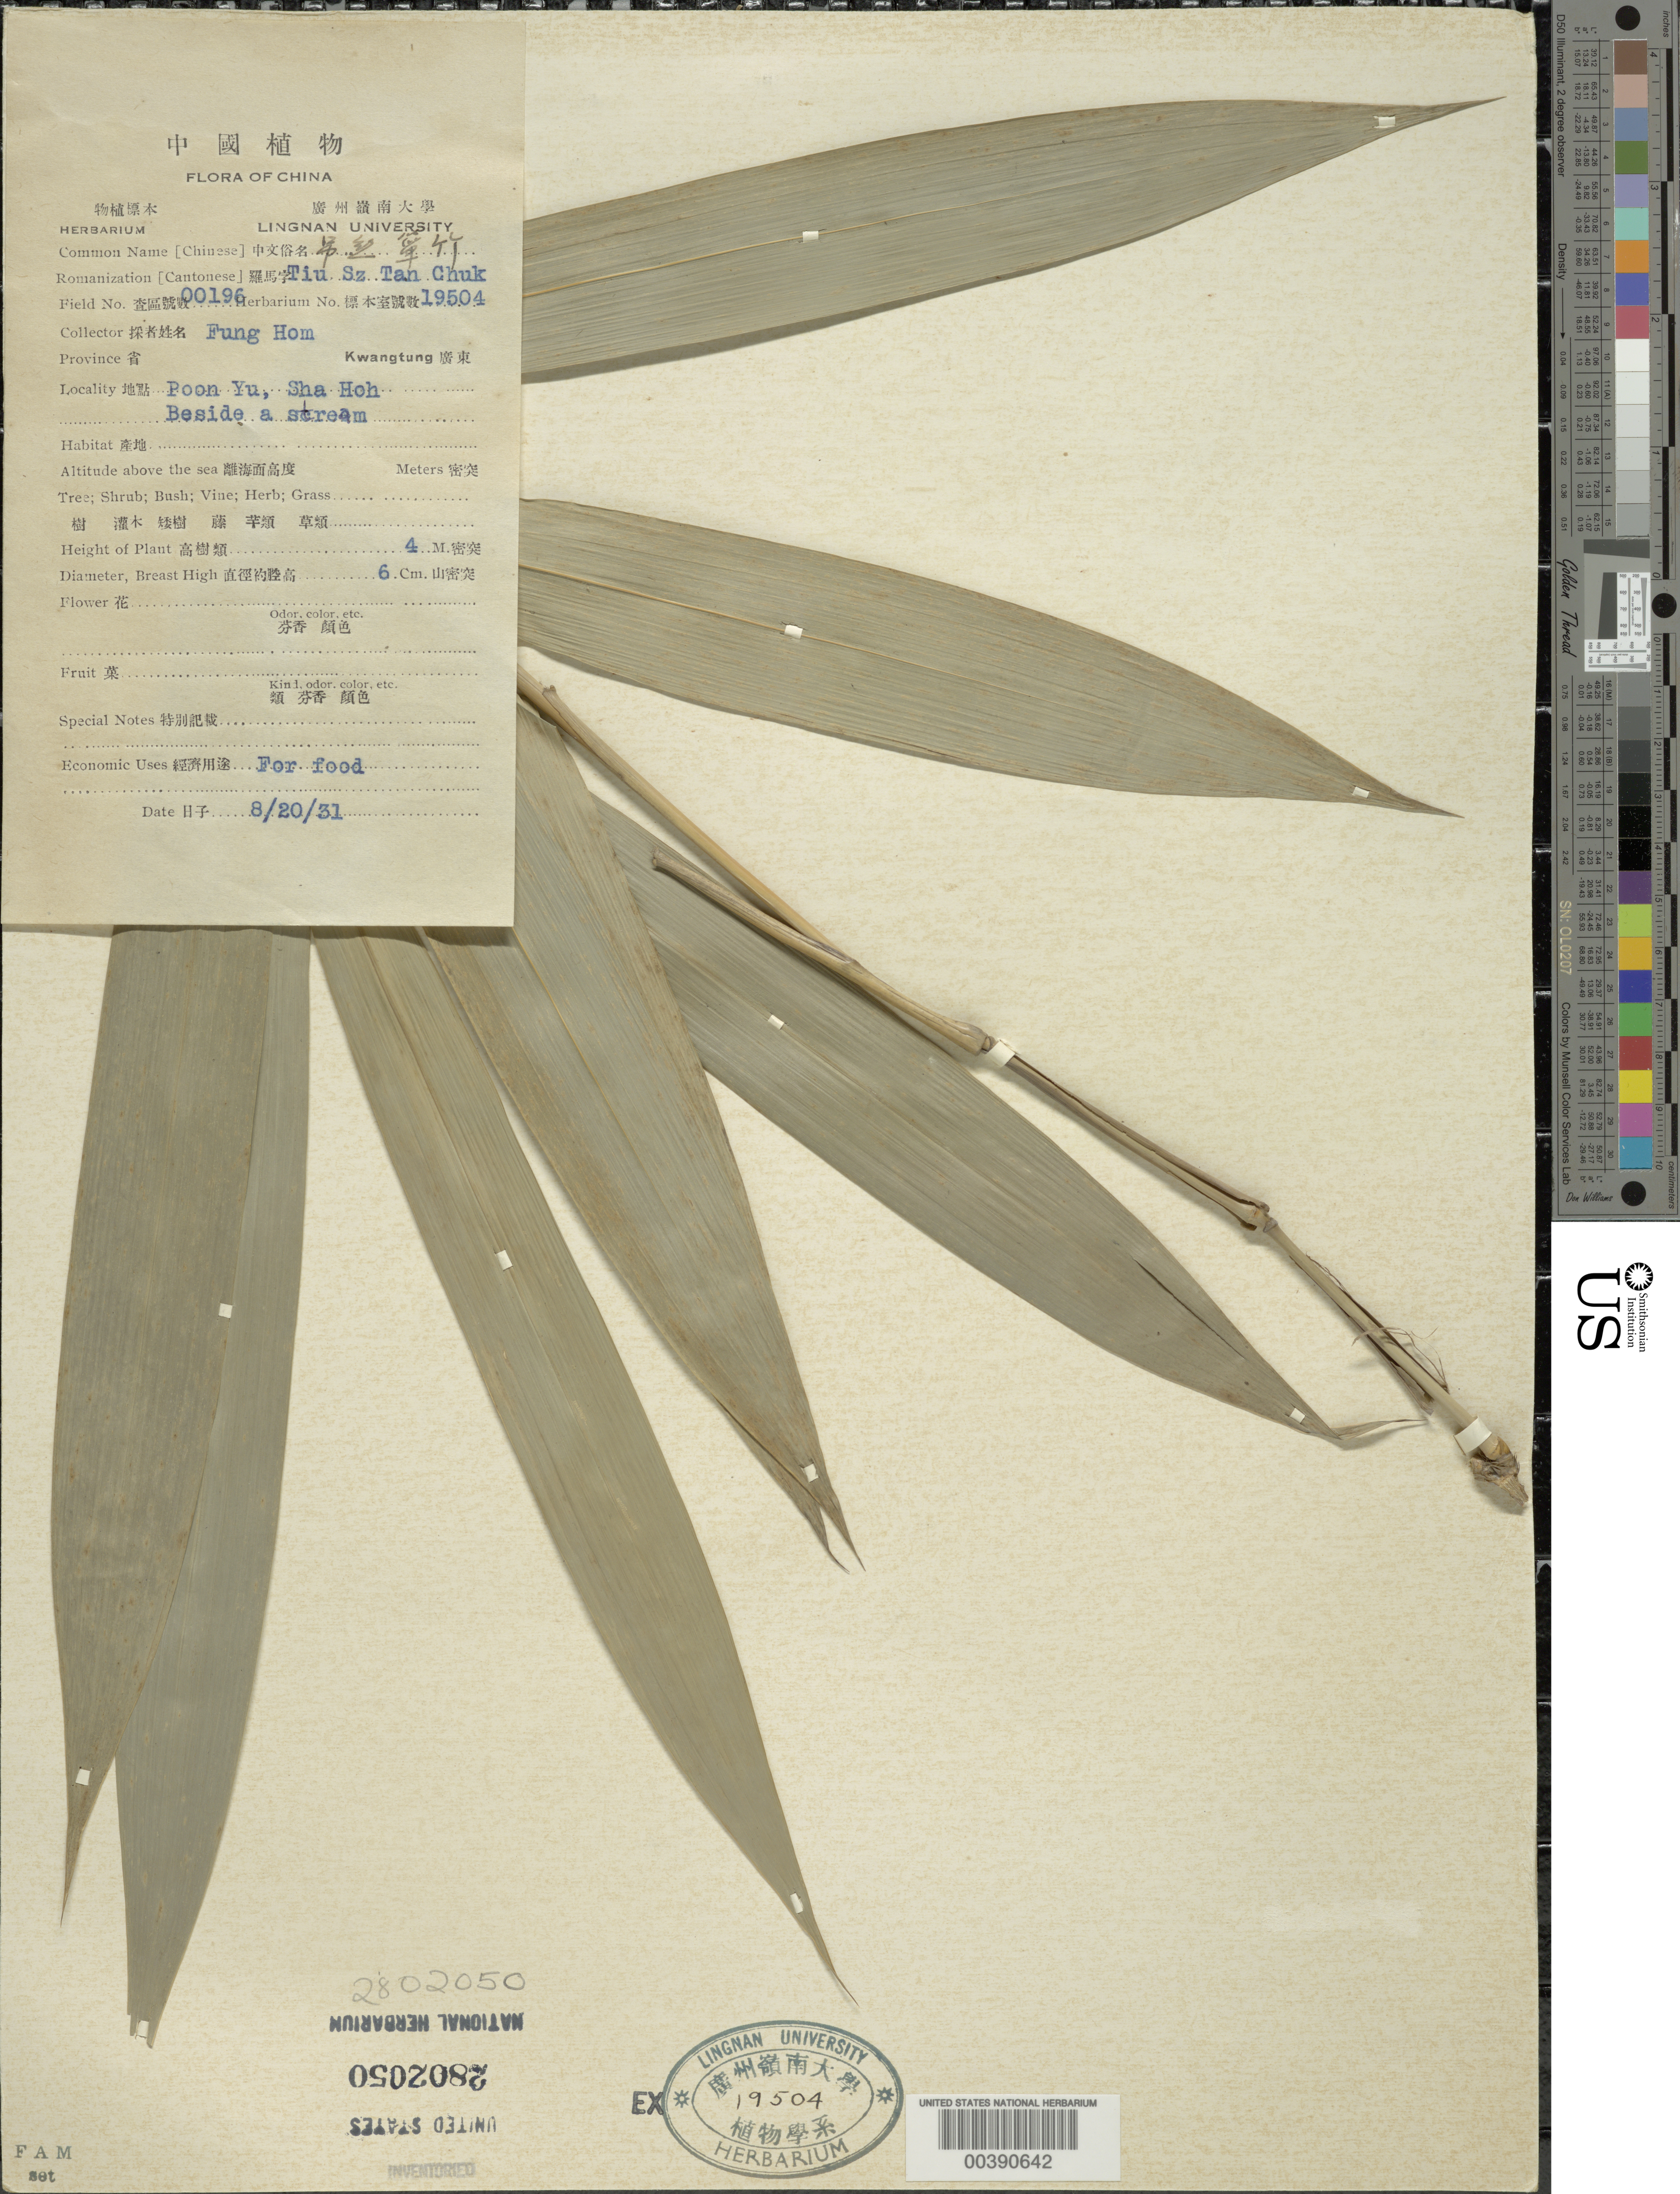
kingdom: Plantae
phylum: Tracheophyta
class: Liliopsida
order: Poales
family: Poaceae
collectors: H. L. Fung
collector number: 196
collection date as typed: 20 Aug 1931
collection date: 1931-08-20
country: China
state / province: Guangdong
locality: Poon yu, sha hoh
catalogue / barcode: US 2802050